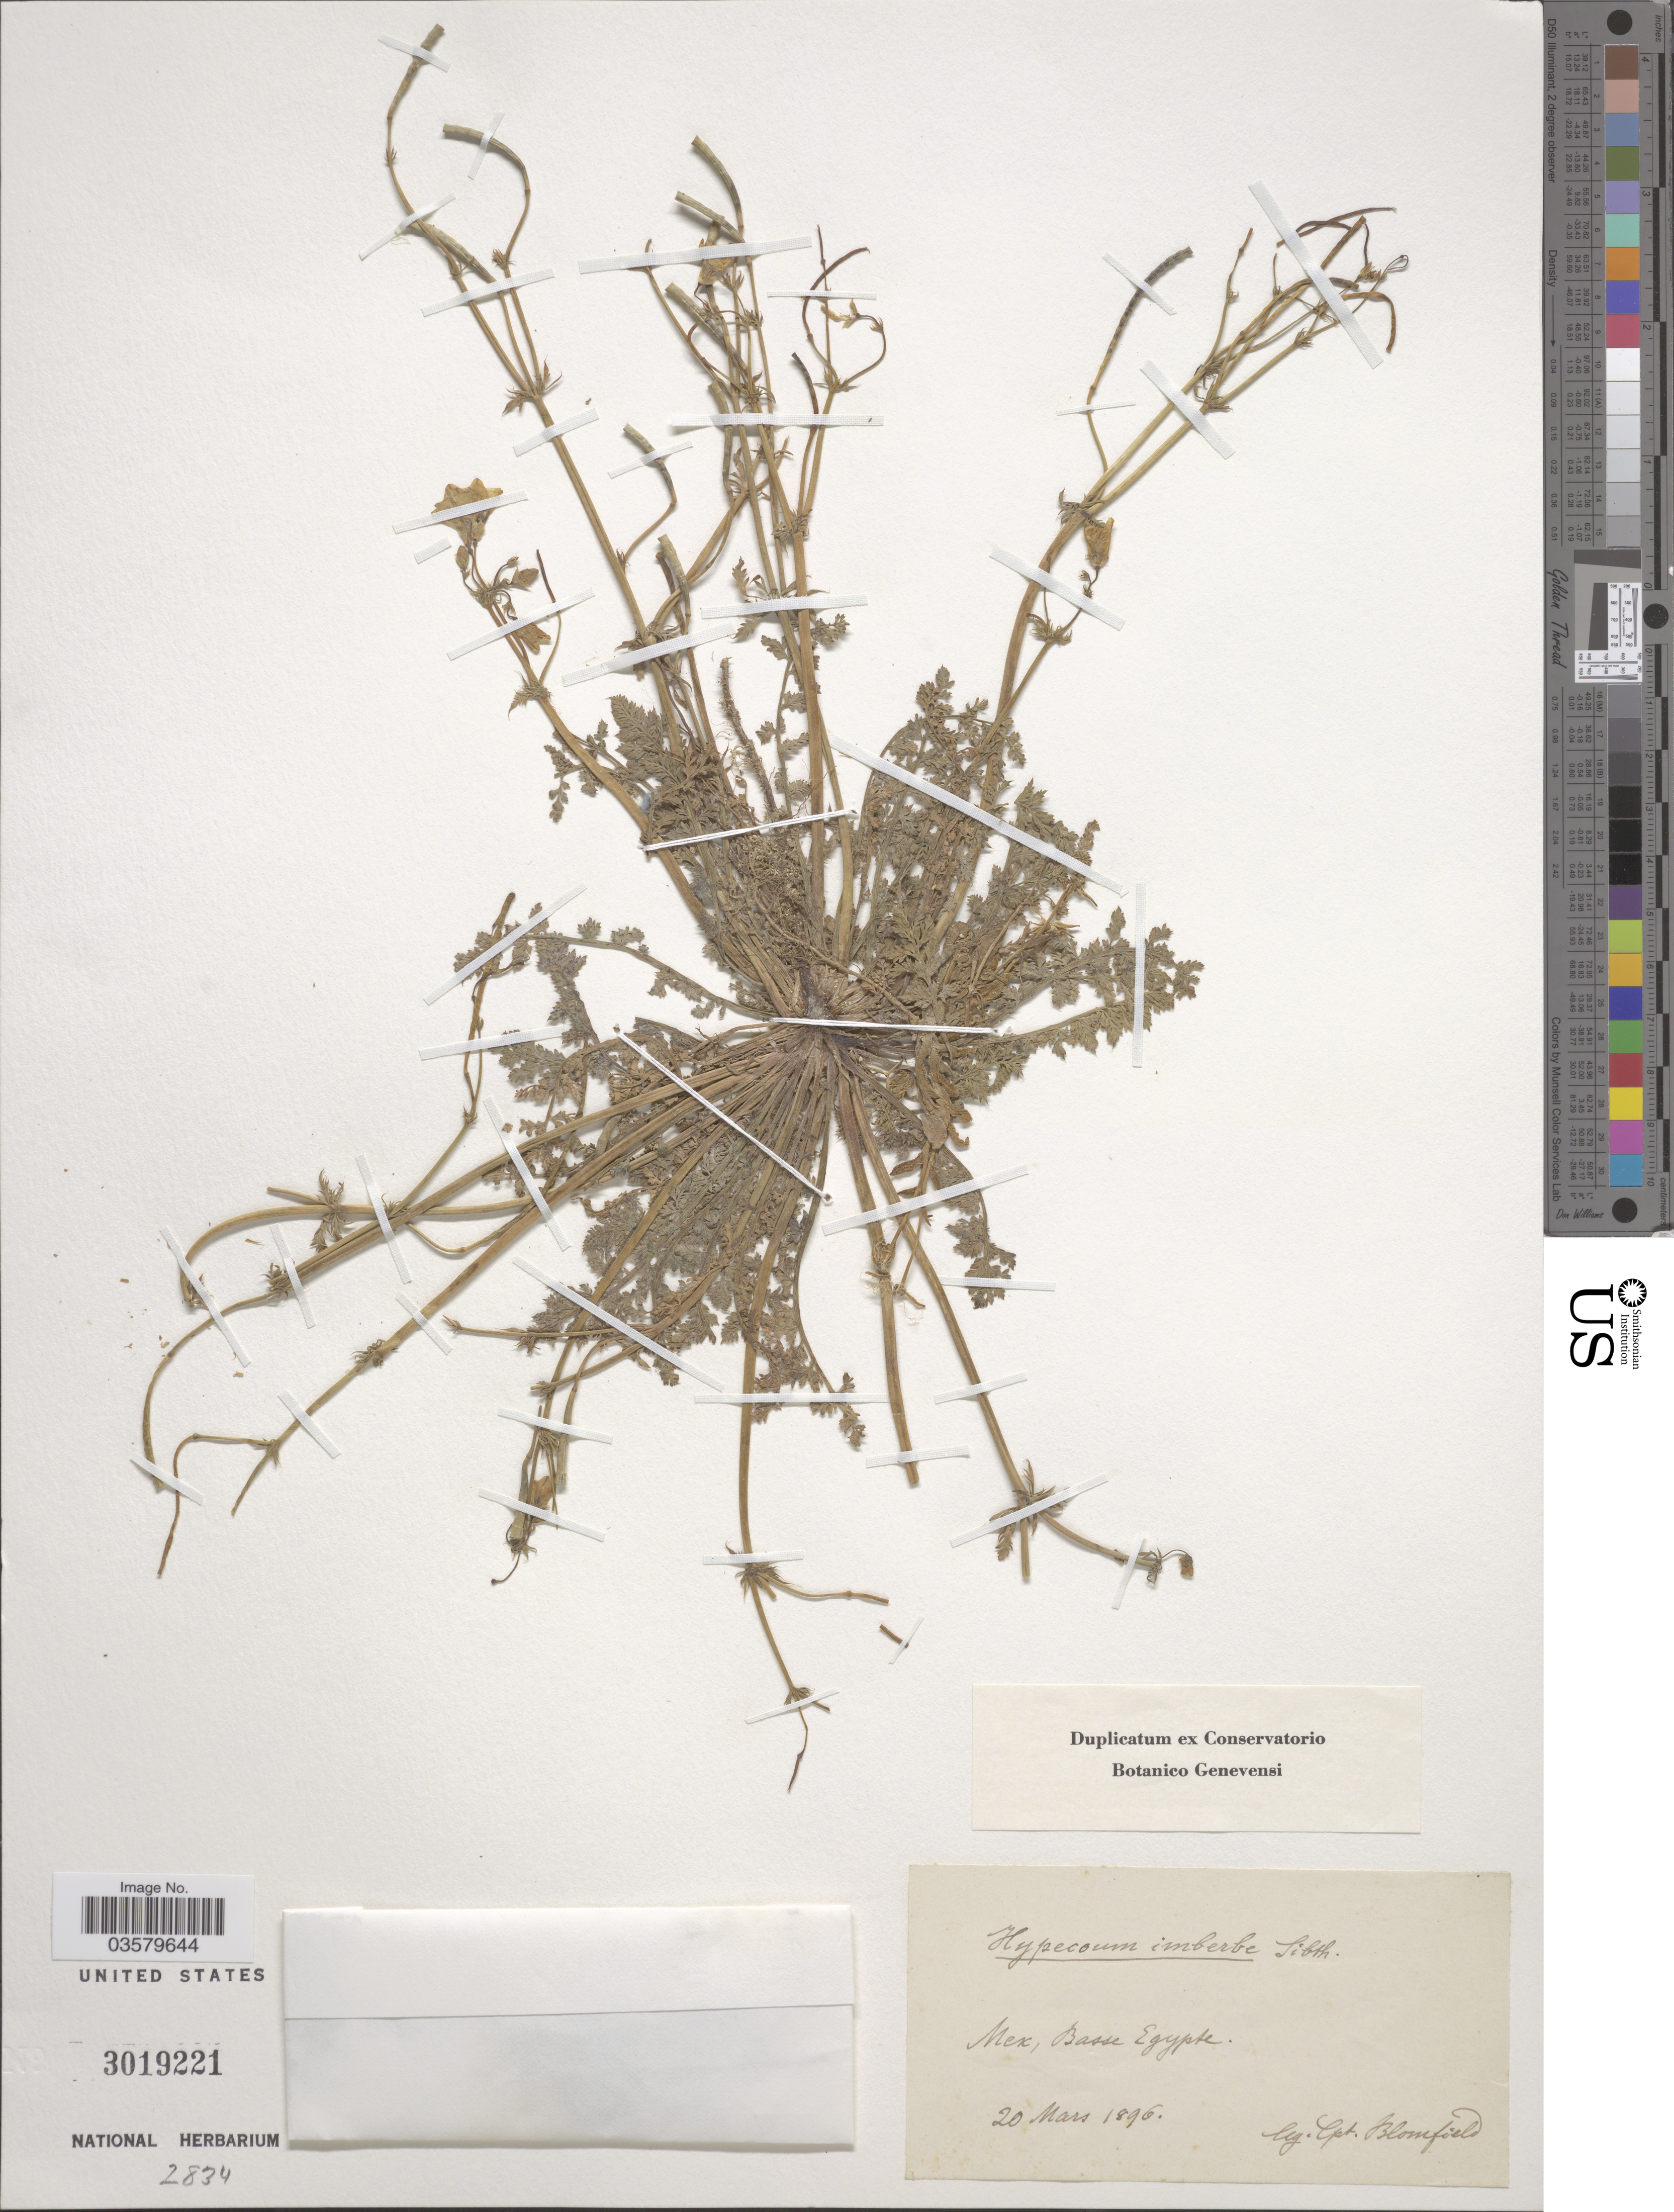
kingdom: Plantae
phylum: Tracheophyta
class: Magnoliopsida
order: Ranunculales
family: Papaveraceae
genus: Hypecoum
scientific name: Hypecoum imberbe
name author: Sm.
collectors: Cpt. Blomfield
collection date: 1896-03-20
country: Egypt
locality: Mex, Basse Egypte.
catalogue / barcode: US 3019221